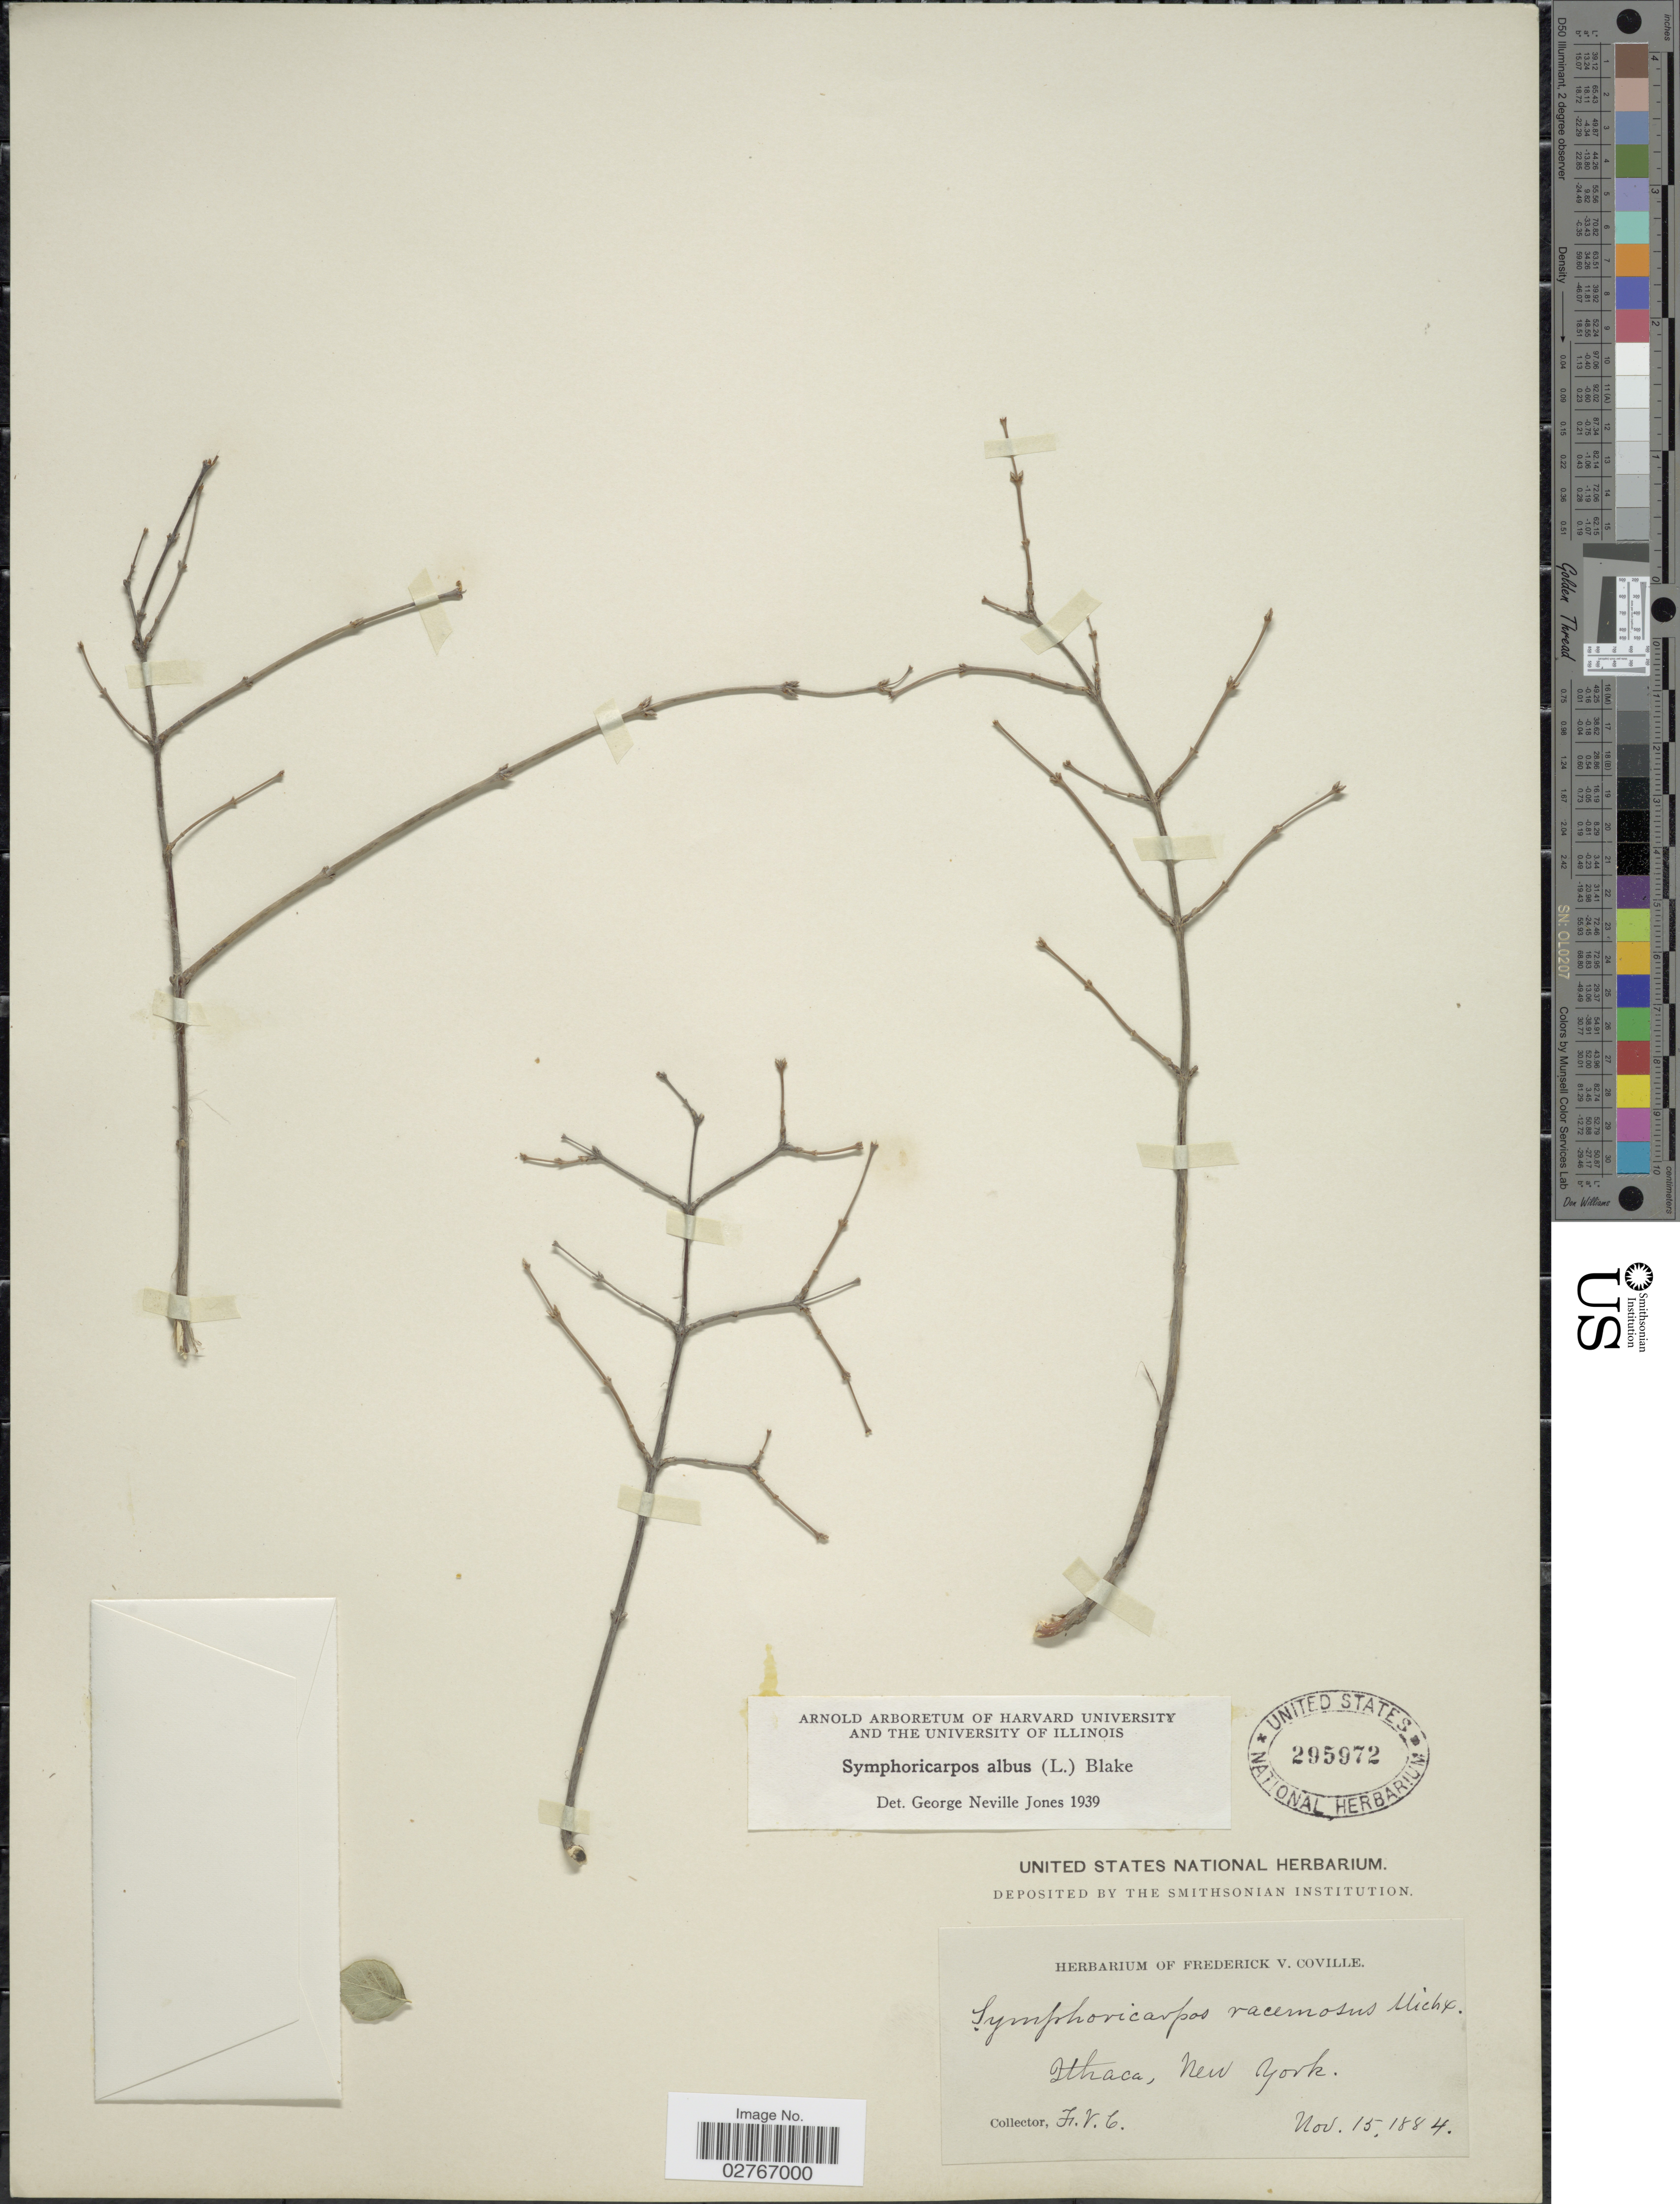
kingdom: Plantae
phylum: Tracheophyta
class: Magnoliopsida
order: Dipsacales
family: Caprifoliaceae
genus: Symphoricarpos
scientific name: Symphoricarpos albus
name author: (L.) S.F. Blake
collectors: F. V. Coville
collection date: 1884-11-15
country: United States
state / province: New York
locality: Ithaca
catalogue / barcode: US 295972